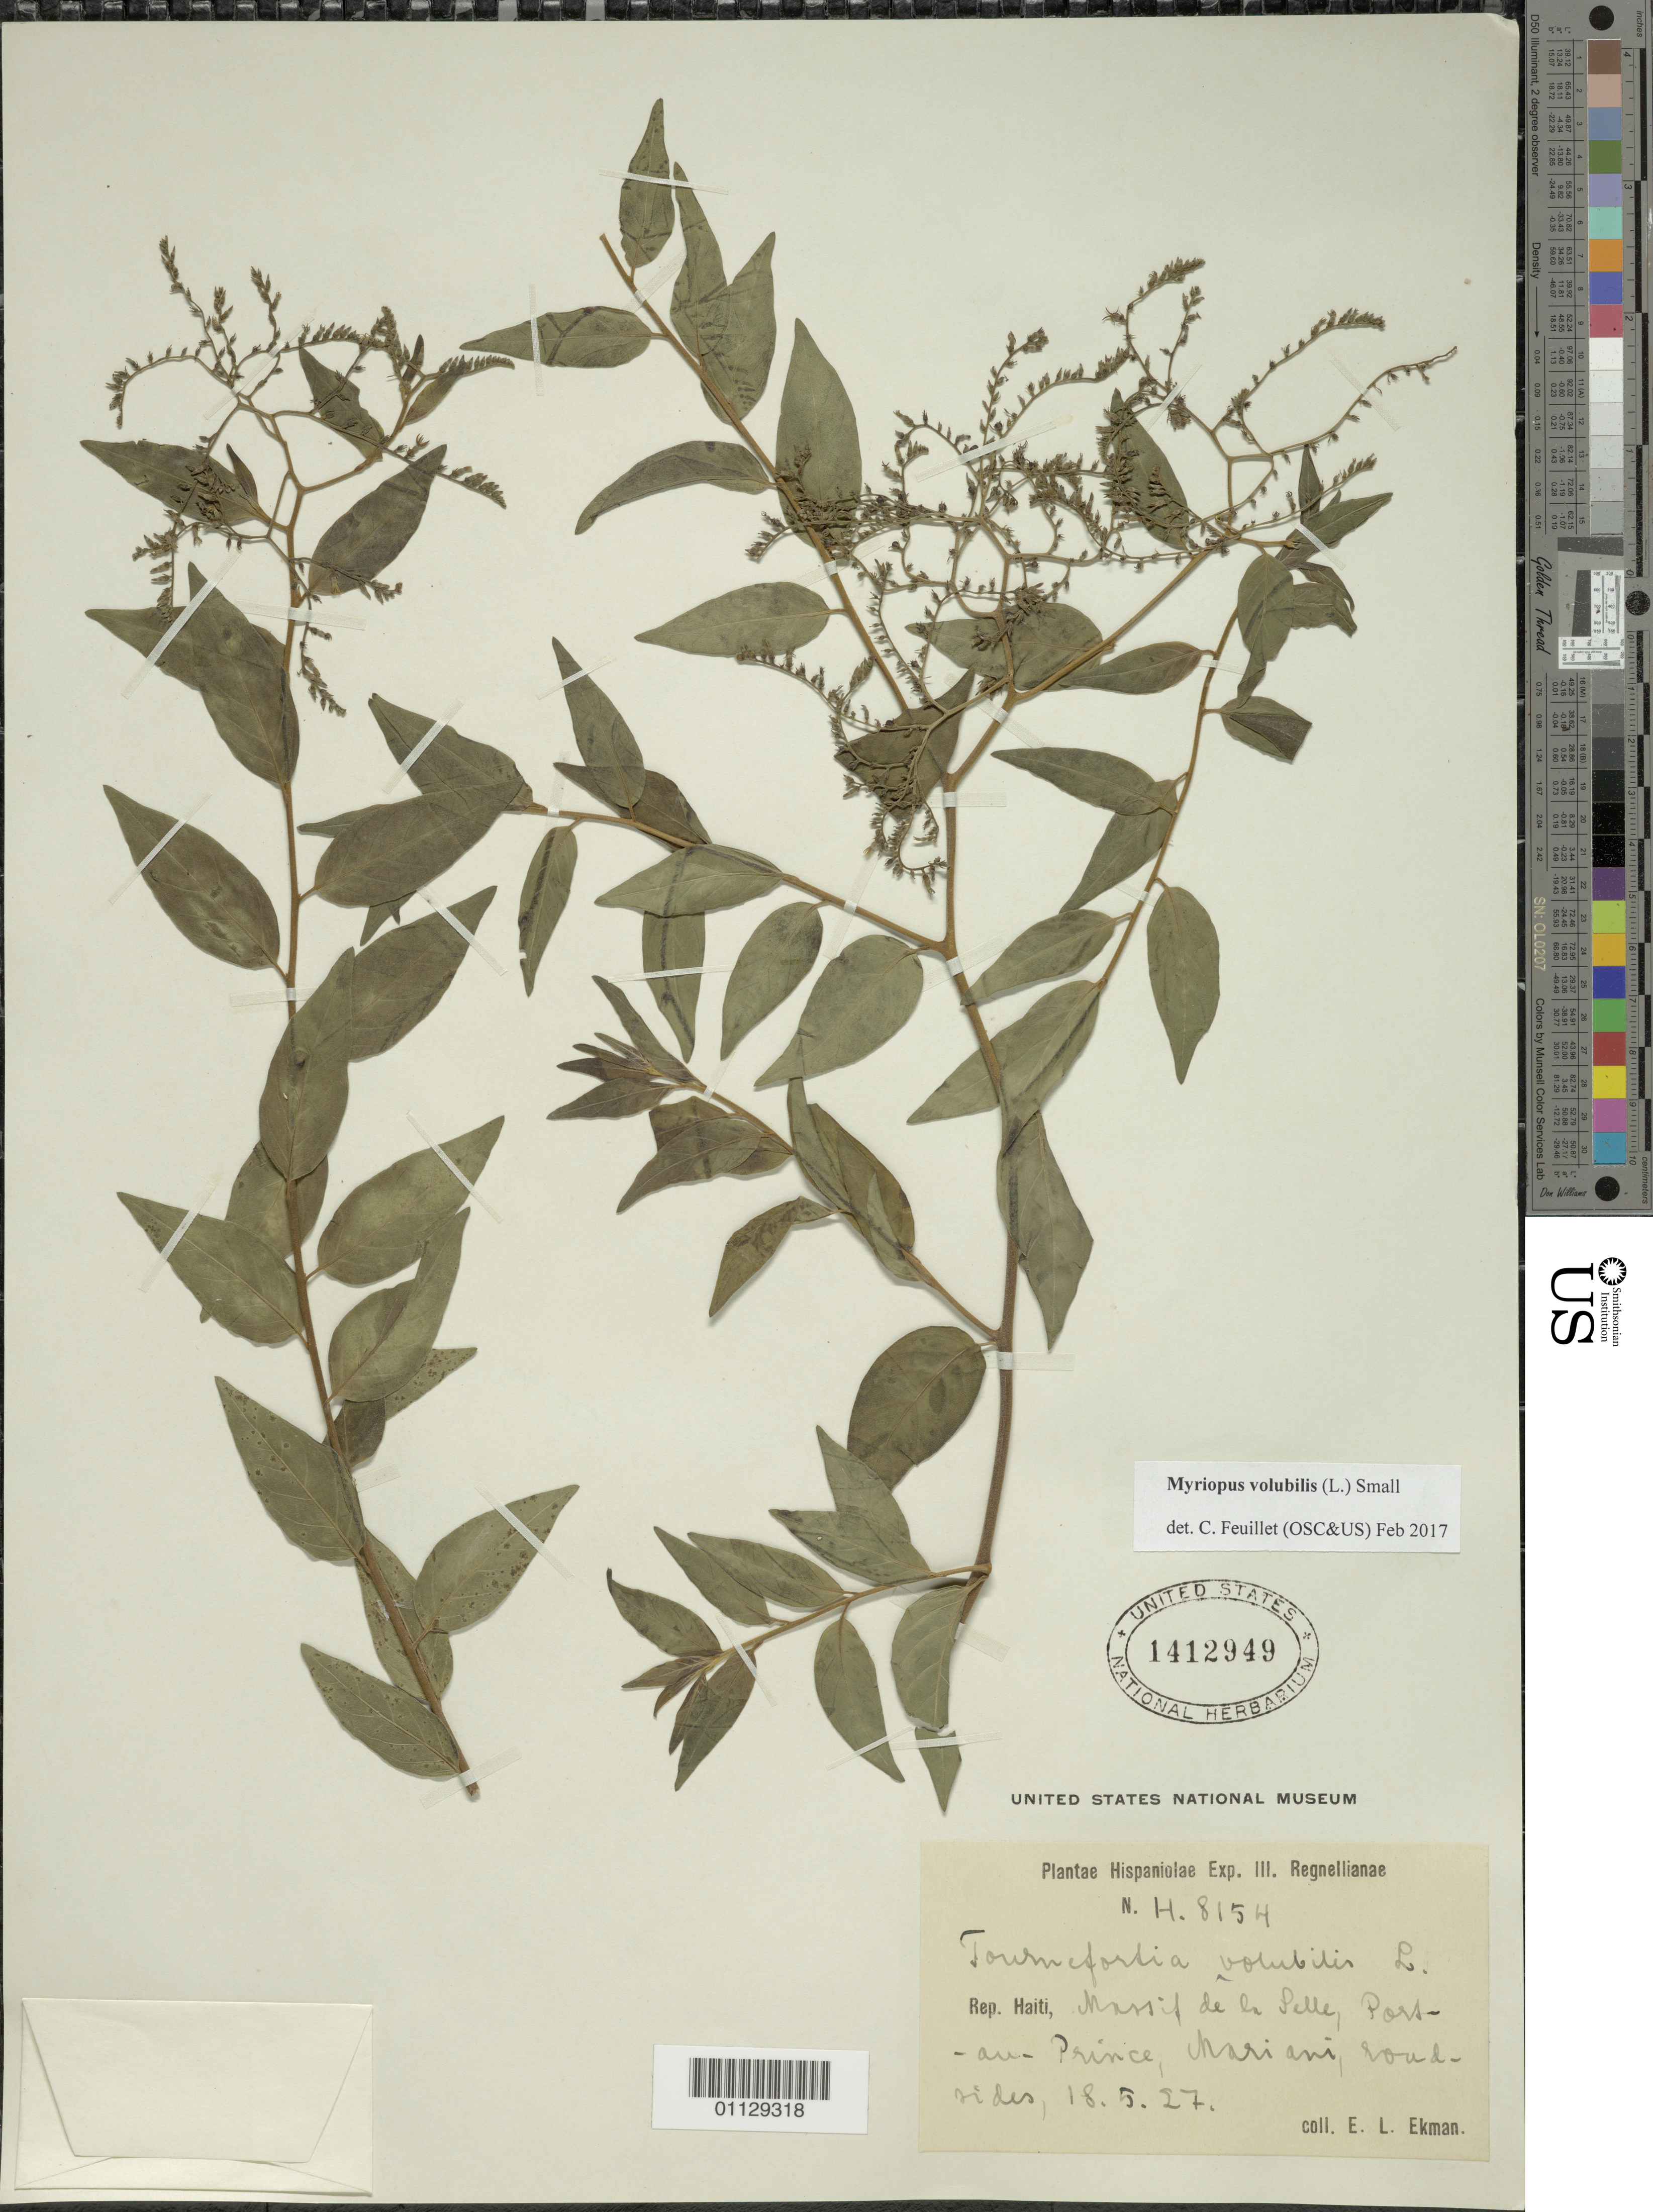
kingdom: Plantae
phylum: Tracheophyta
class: Magnoliopsida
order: Boraginales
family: Heliotropiaceae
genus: Myriopus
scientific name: Myriopus volubilis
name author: (L.) Small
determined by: Feuillet, C.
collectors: E. L. Ekman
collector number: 8154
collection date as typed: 18 May 1927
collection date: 1927-05-18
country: Haiti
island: Hispaniola I.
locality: Massif de la Selle, Port-au-Prince, Mariani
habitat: Roadsides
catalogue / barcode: US 1412949